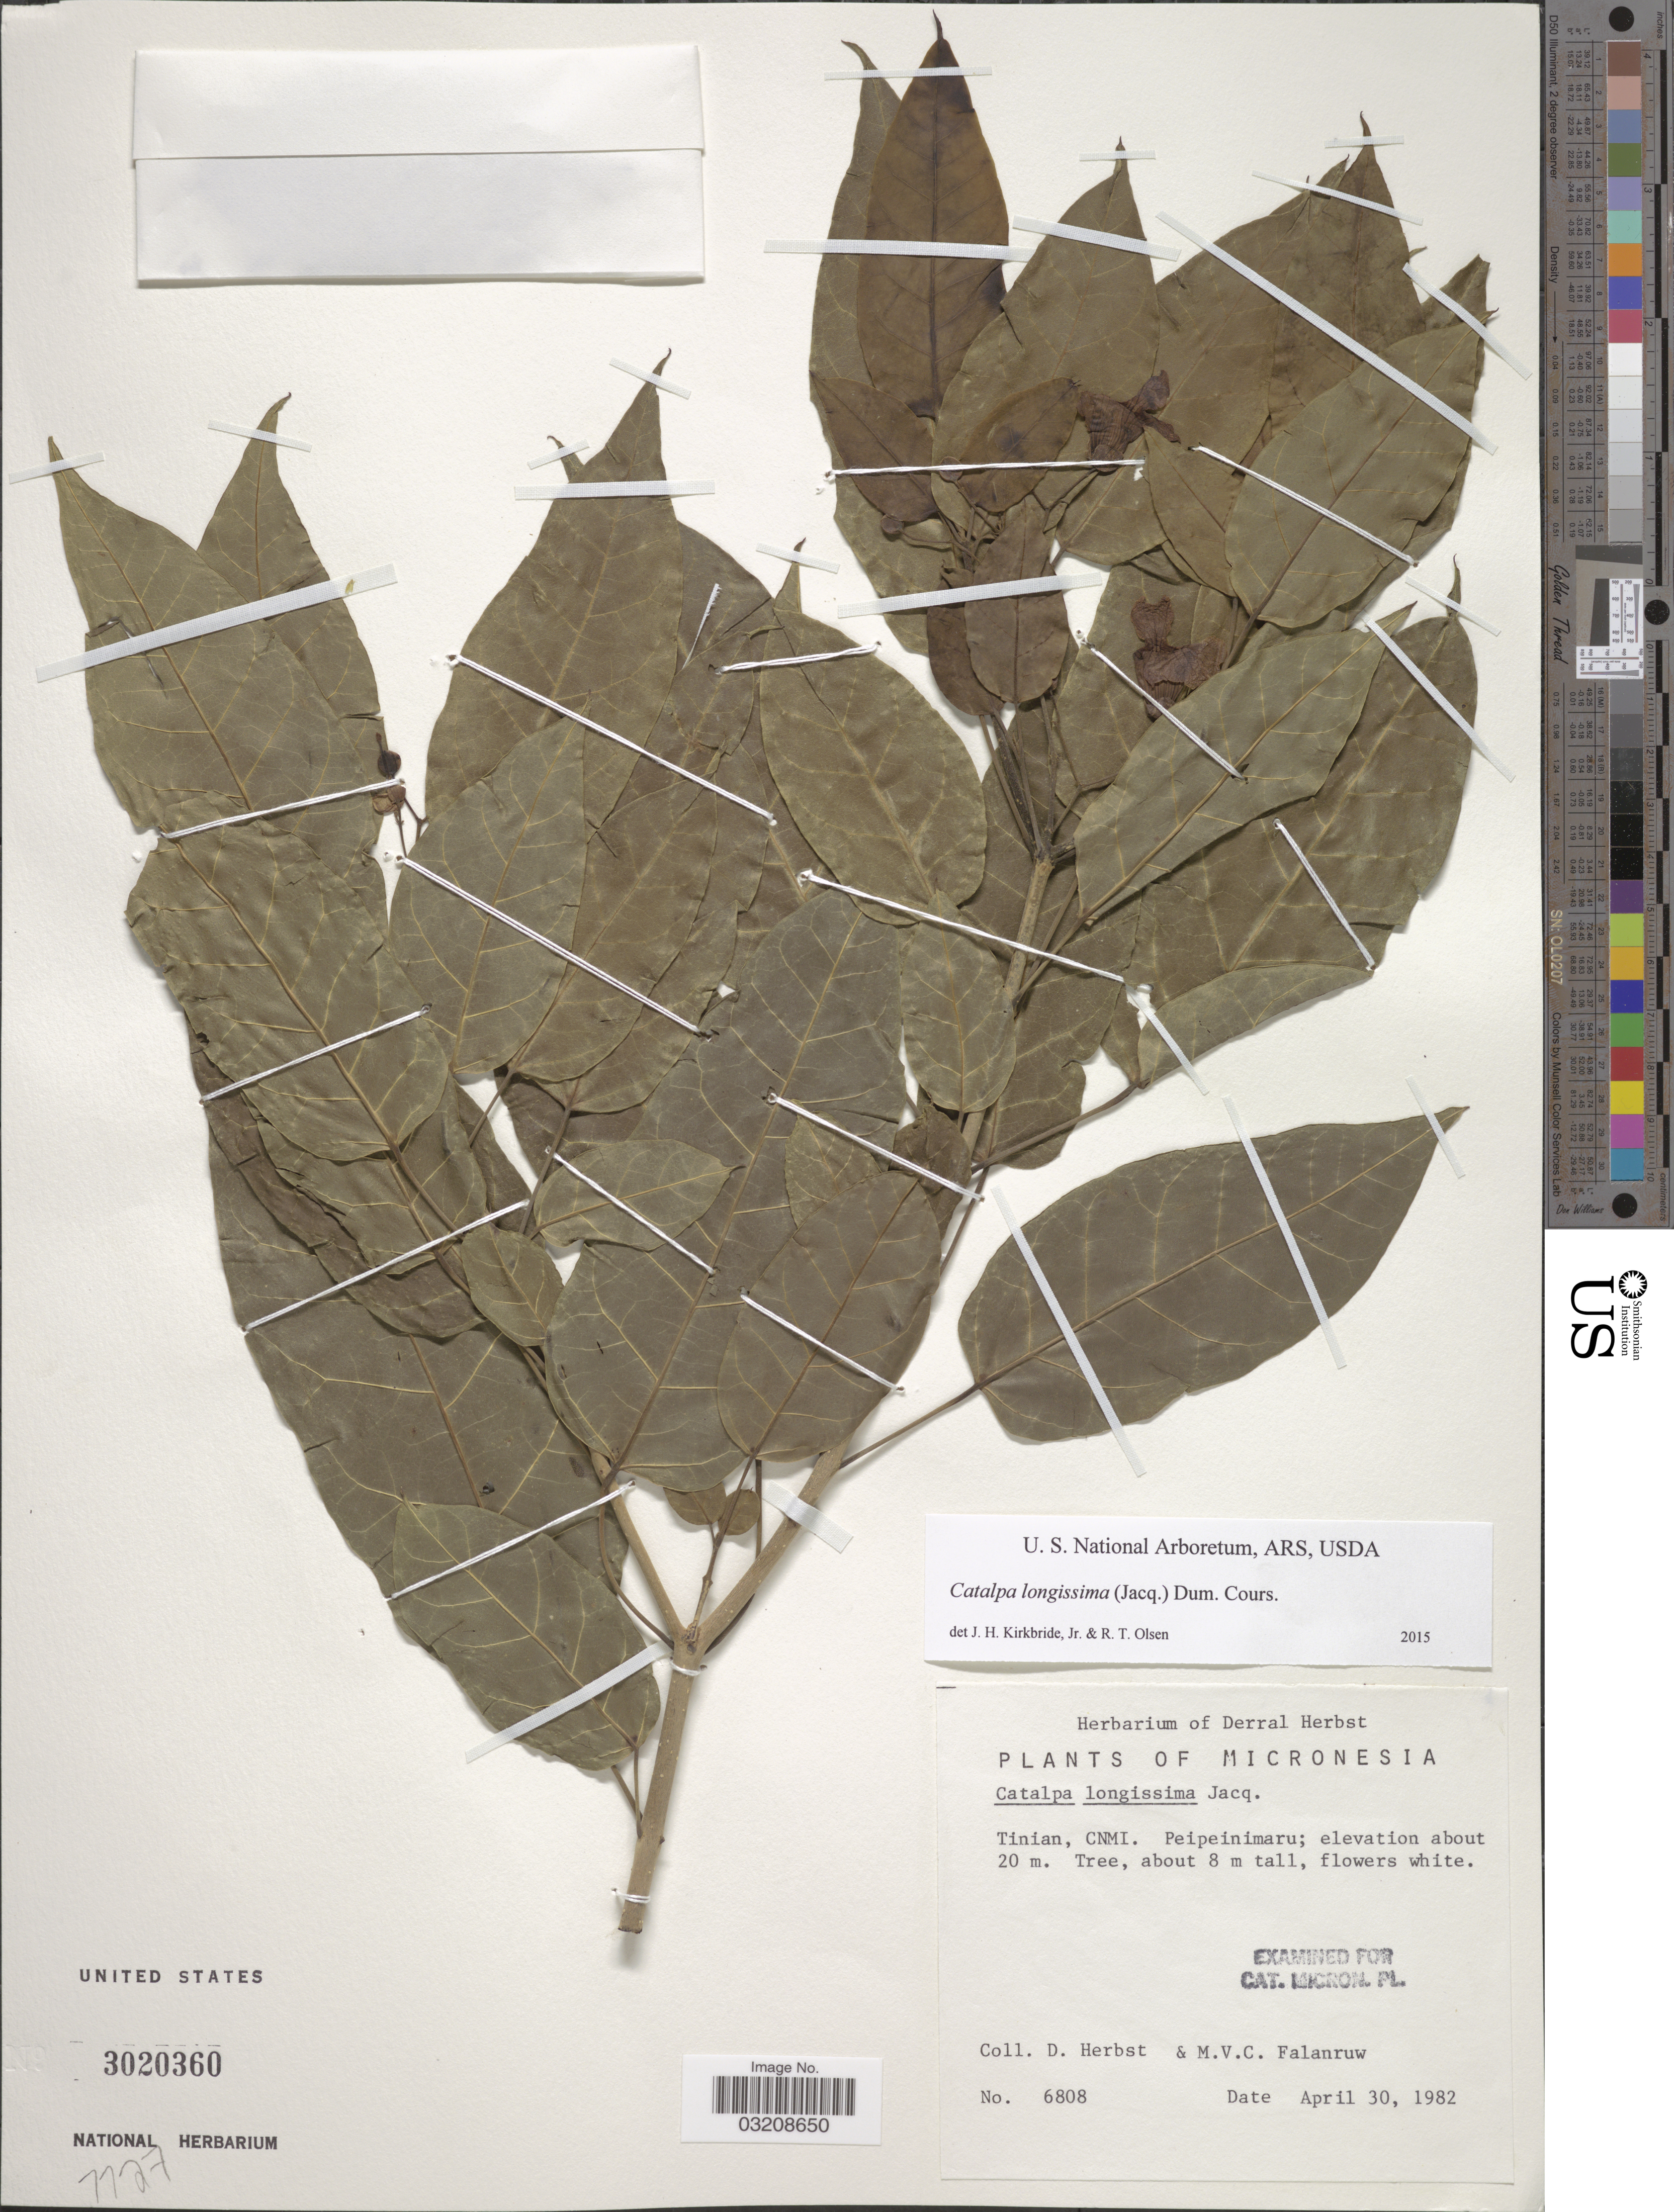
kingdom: Plantae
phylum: Tracheophyta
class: Magnoliopsida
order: Lamiales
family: Bignoniaceae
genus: Catalpa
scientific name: Catalpa longissima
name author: (Jacq.) Dum. Cours.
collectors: D. Herbst & M. V. Falanruw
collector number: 6808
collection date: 1982-04-30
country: Northern Mariana Islands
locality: Micronesia. Tinian, CNMI. Peipeinimaru.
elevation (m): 20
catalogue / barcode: US 3020360